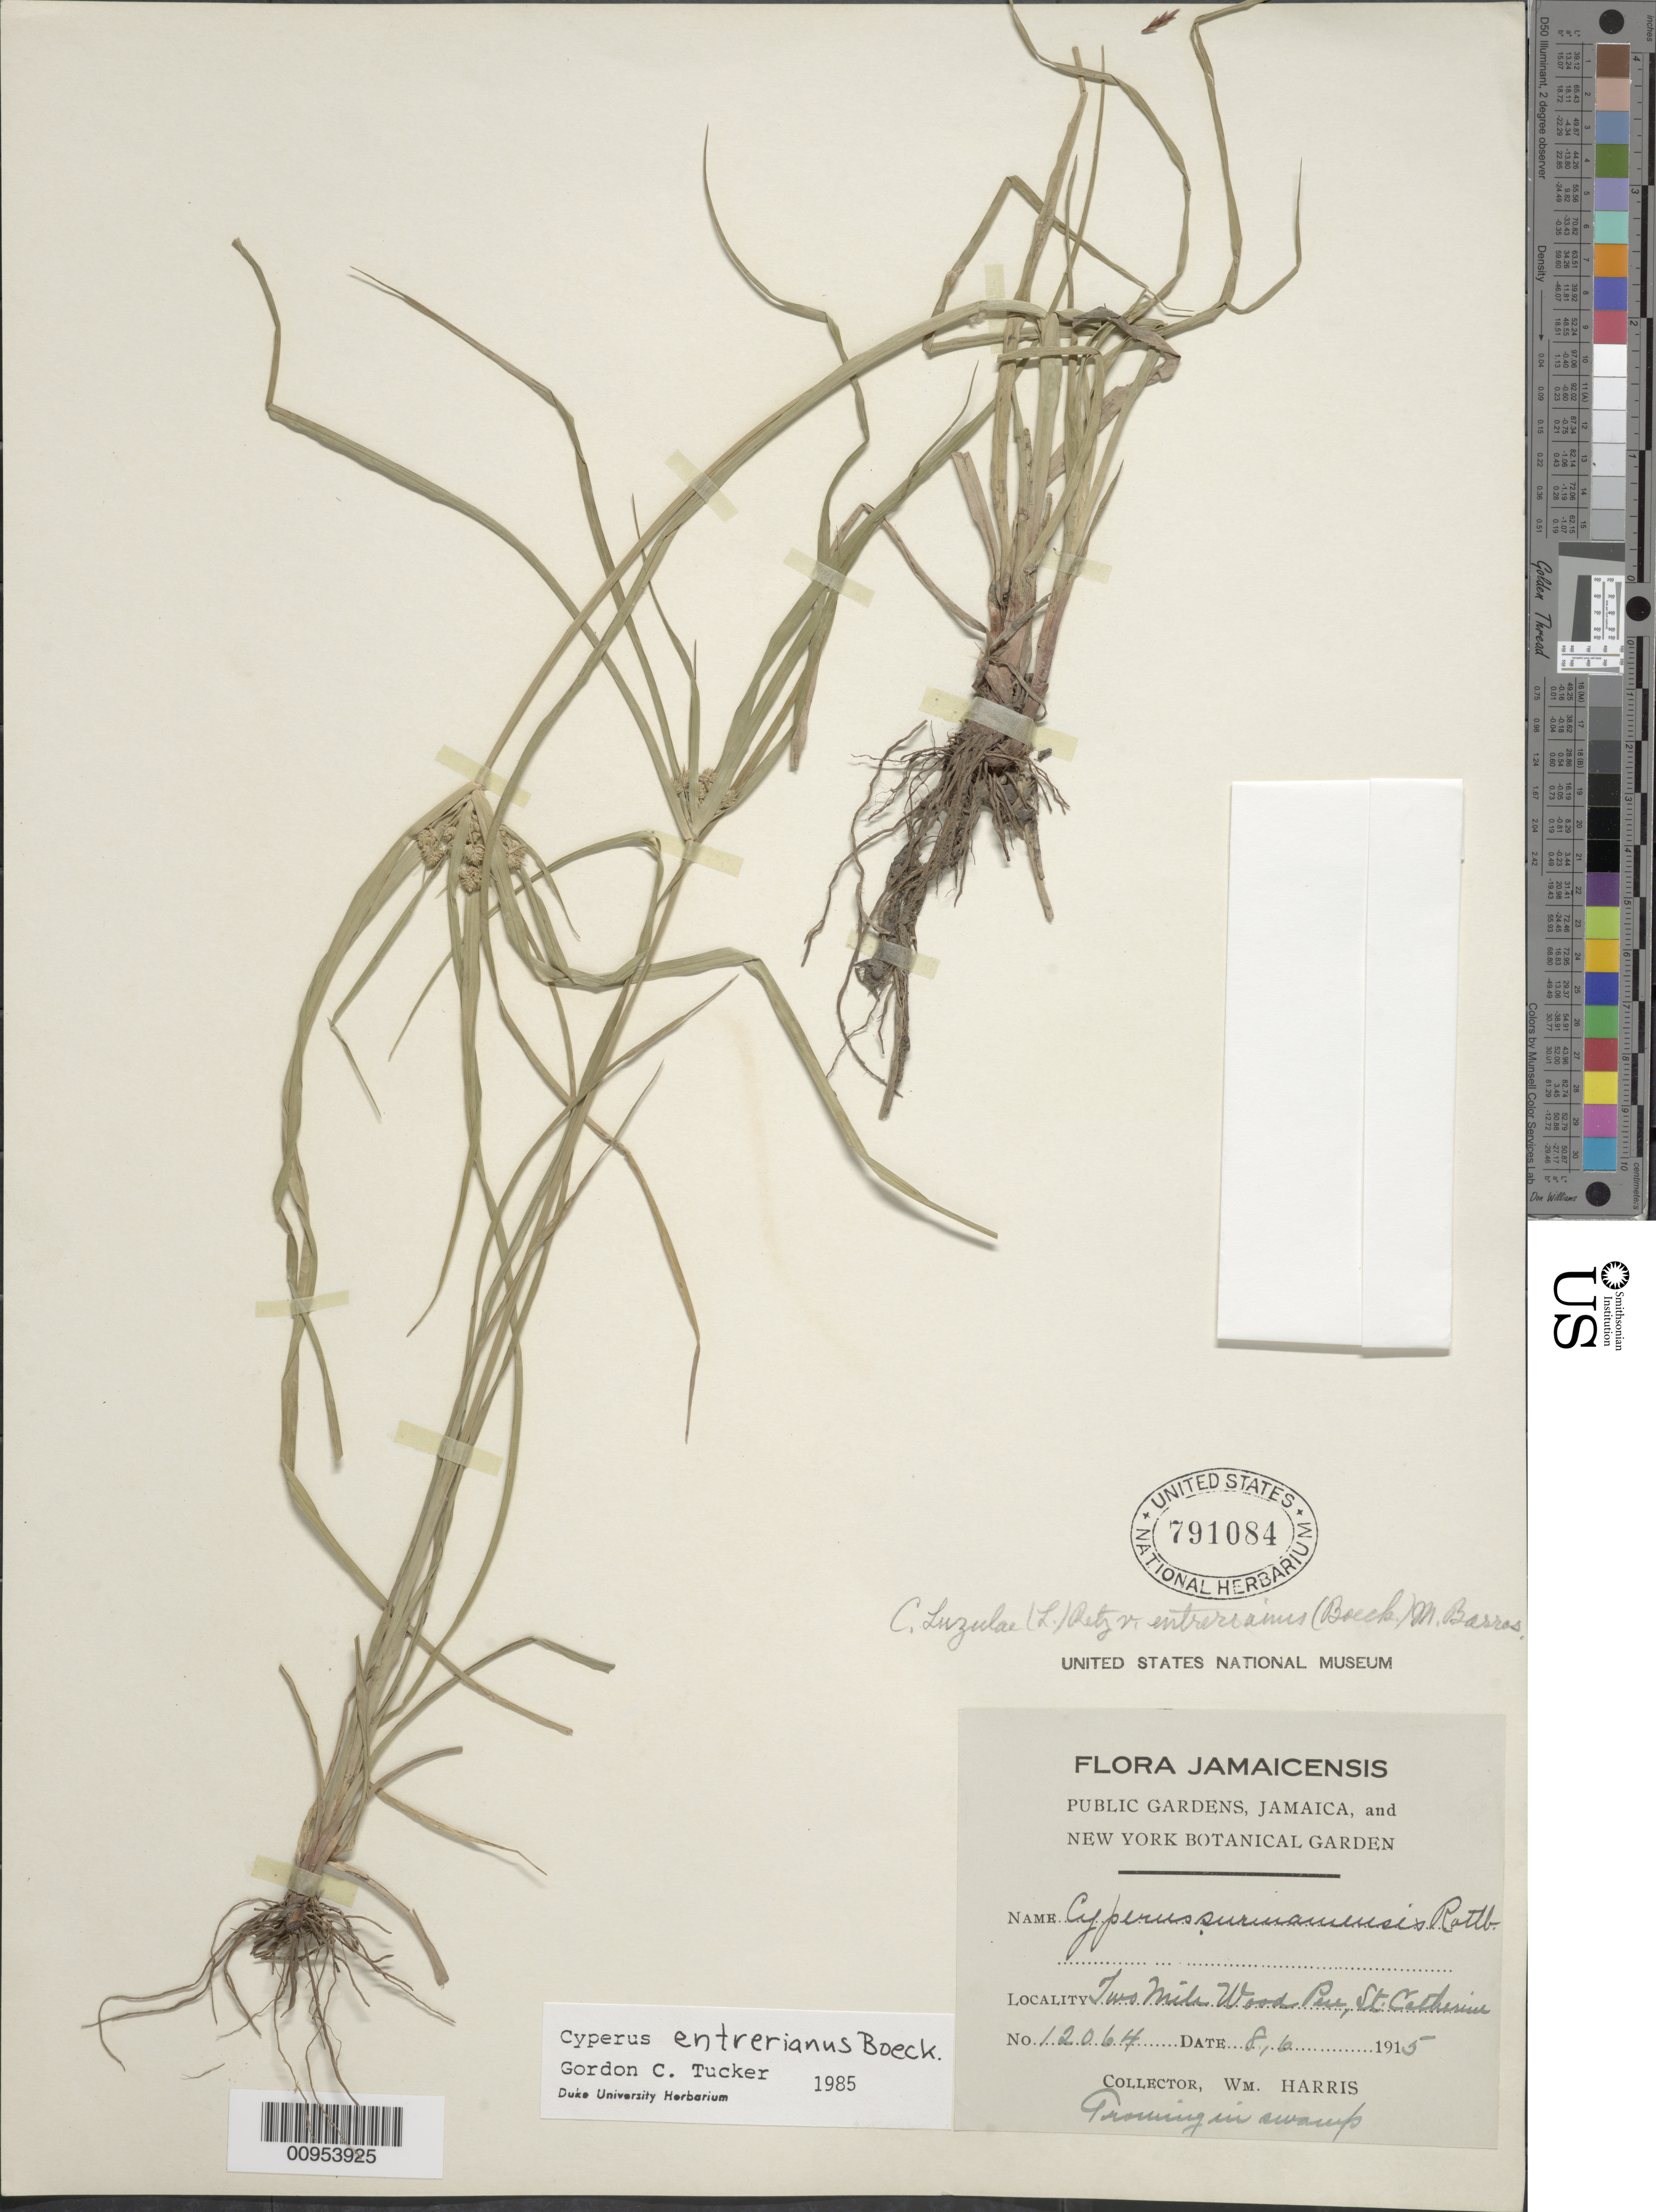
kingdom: Plantae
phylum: Tracheophyta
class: Liliopsida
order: Poales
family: Cyperaceae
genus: Cyperus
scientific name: Cyperus entrerianus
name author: Boeckeler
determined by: Tucker, G. C.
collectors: W. H. Harris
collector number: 12064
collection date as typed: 08 Jun 1915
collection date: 1915-06-08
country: Jamaica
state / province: Saint Catherine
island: Jamaica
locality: Two Mile Wood Pass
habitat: Growing in swamp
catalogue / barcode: US 791084